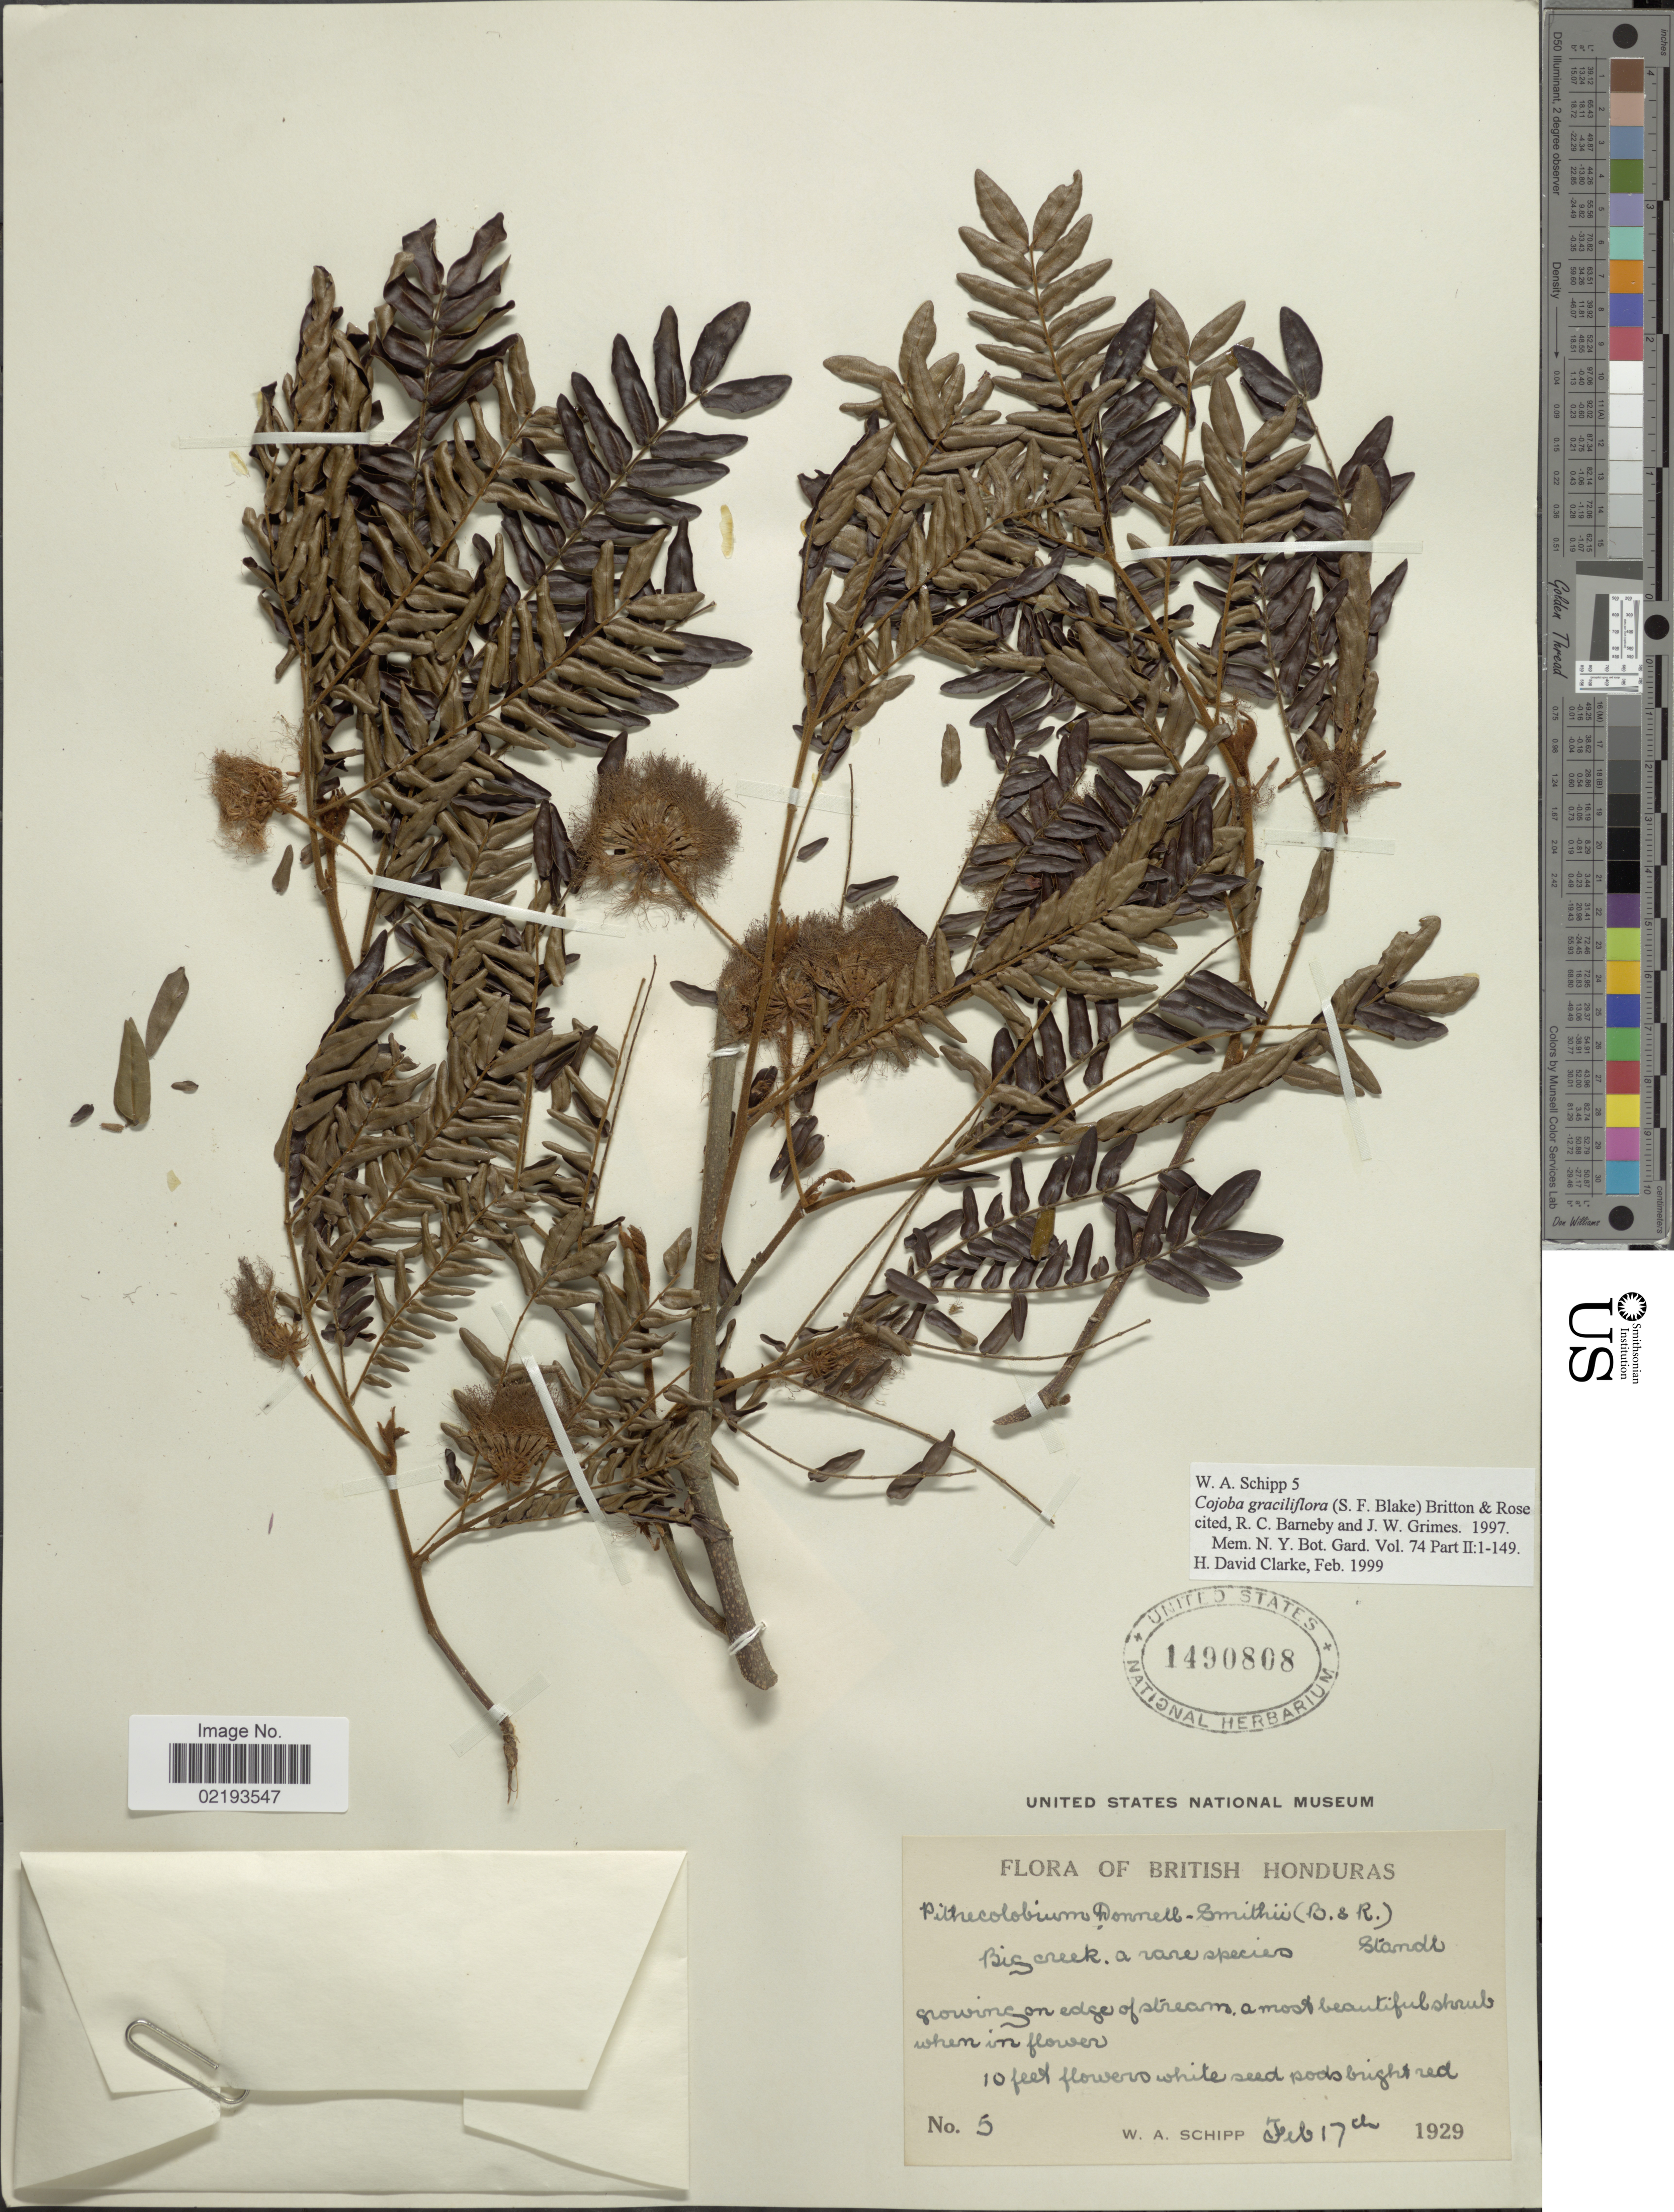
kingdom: Plantae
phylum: Tracheophyta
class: Magnoliopsida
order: Fabales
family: Fabaceae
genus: Cojoba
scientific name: Cojoba graciliflora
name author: (S.F. Blake) Britton & Rose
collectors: W. Schipp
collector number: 5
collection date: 1929-02-17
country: Belize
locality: British Honduras, Big creek, a rare species, growing on edge of stream a most beautiful shrub when in flower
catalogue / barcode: US 1490808